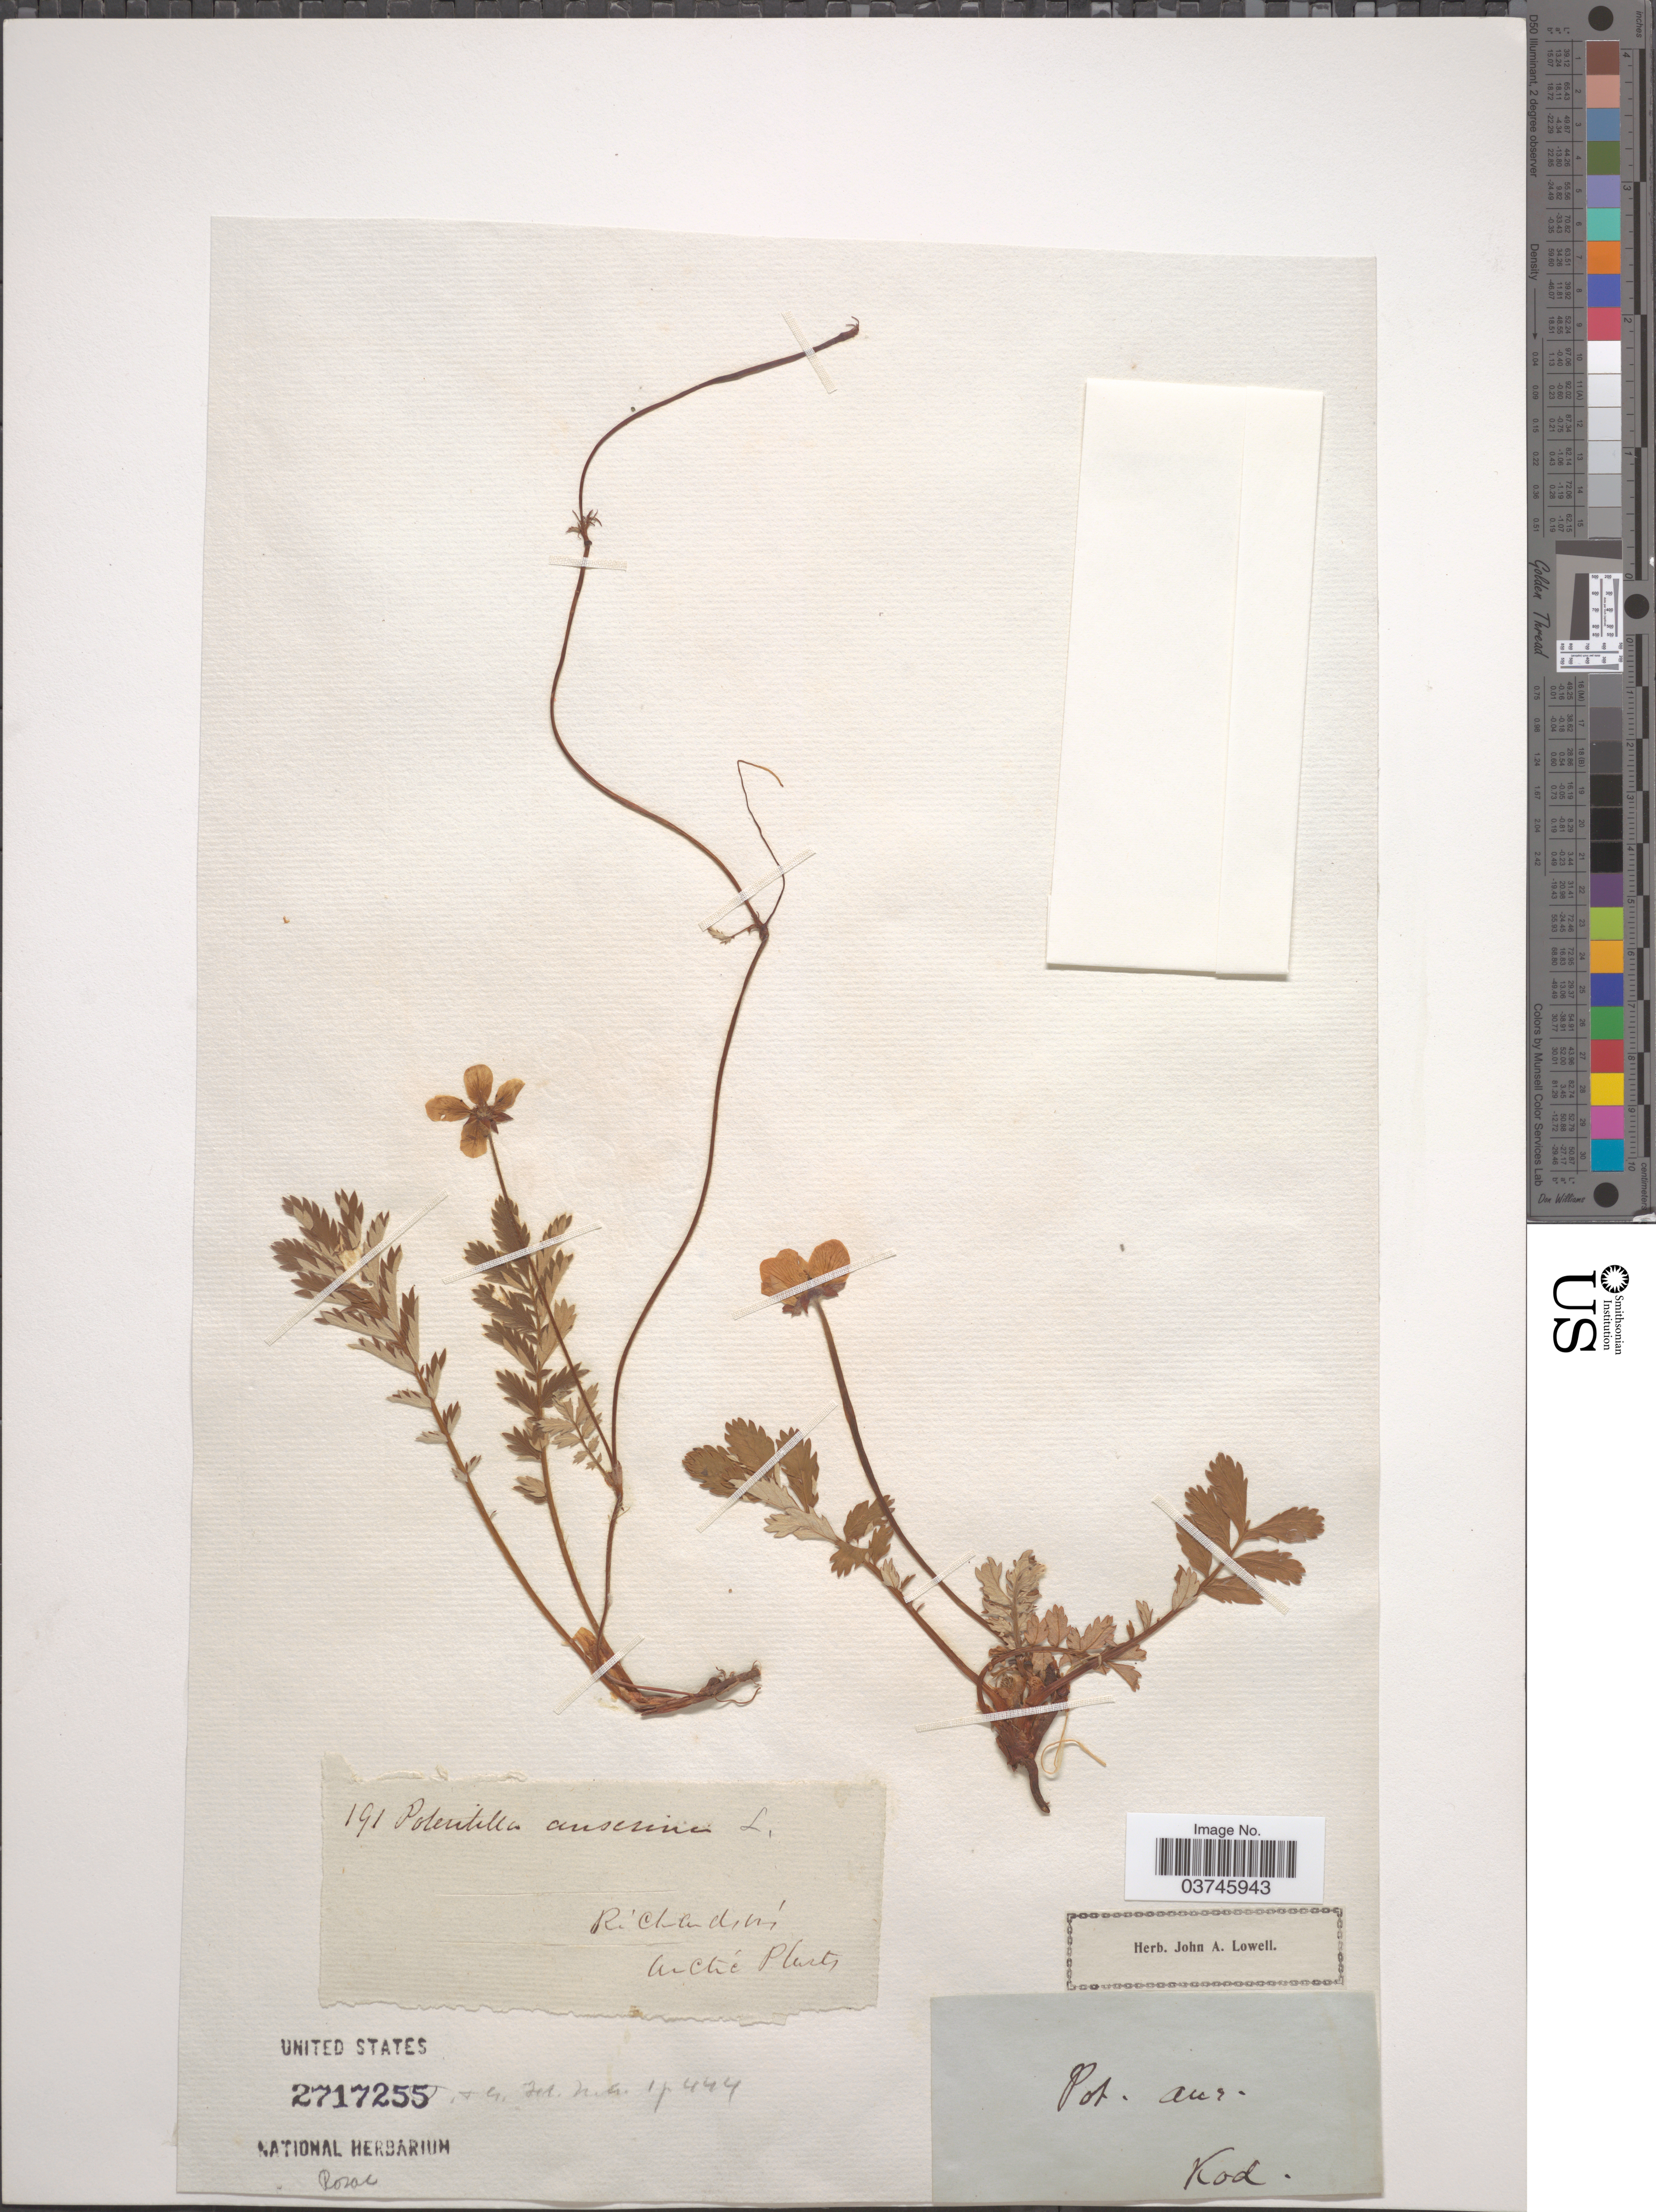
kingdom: Plantae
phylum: Tracheophyta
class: Magnoliopsida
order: Rosales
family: Rosaceae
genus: Argentina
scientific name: Argentina anserina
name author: (L.) Rydb.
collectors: -- Richardson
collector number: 191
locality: Arctic. Kod [unsure placement]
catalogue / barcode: US 2717255